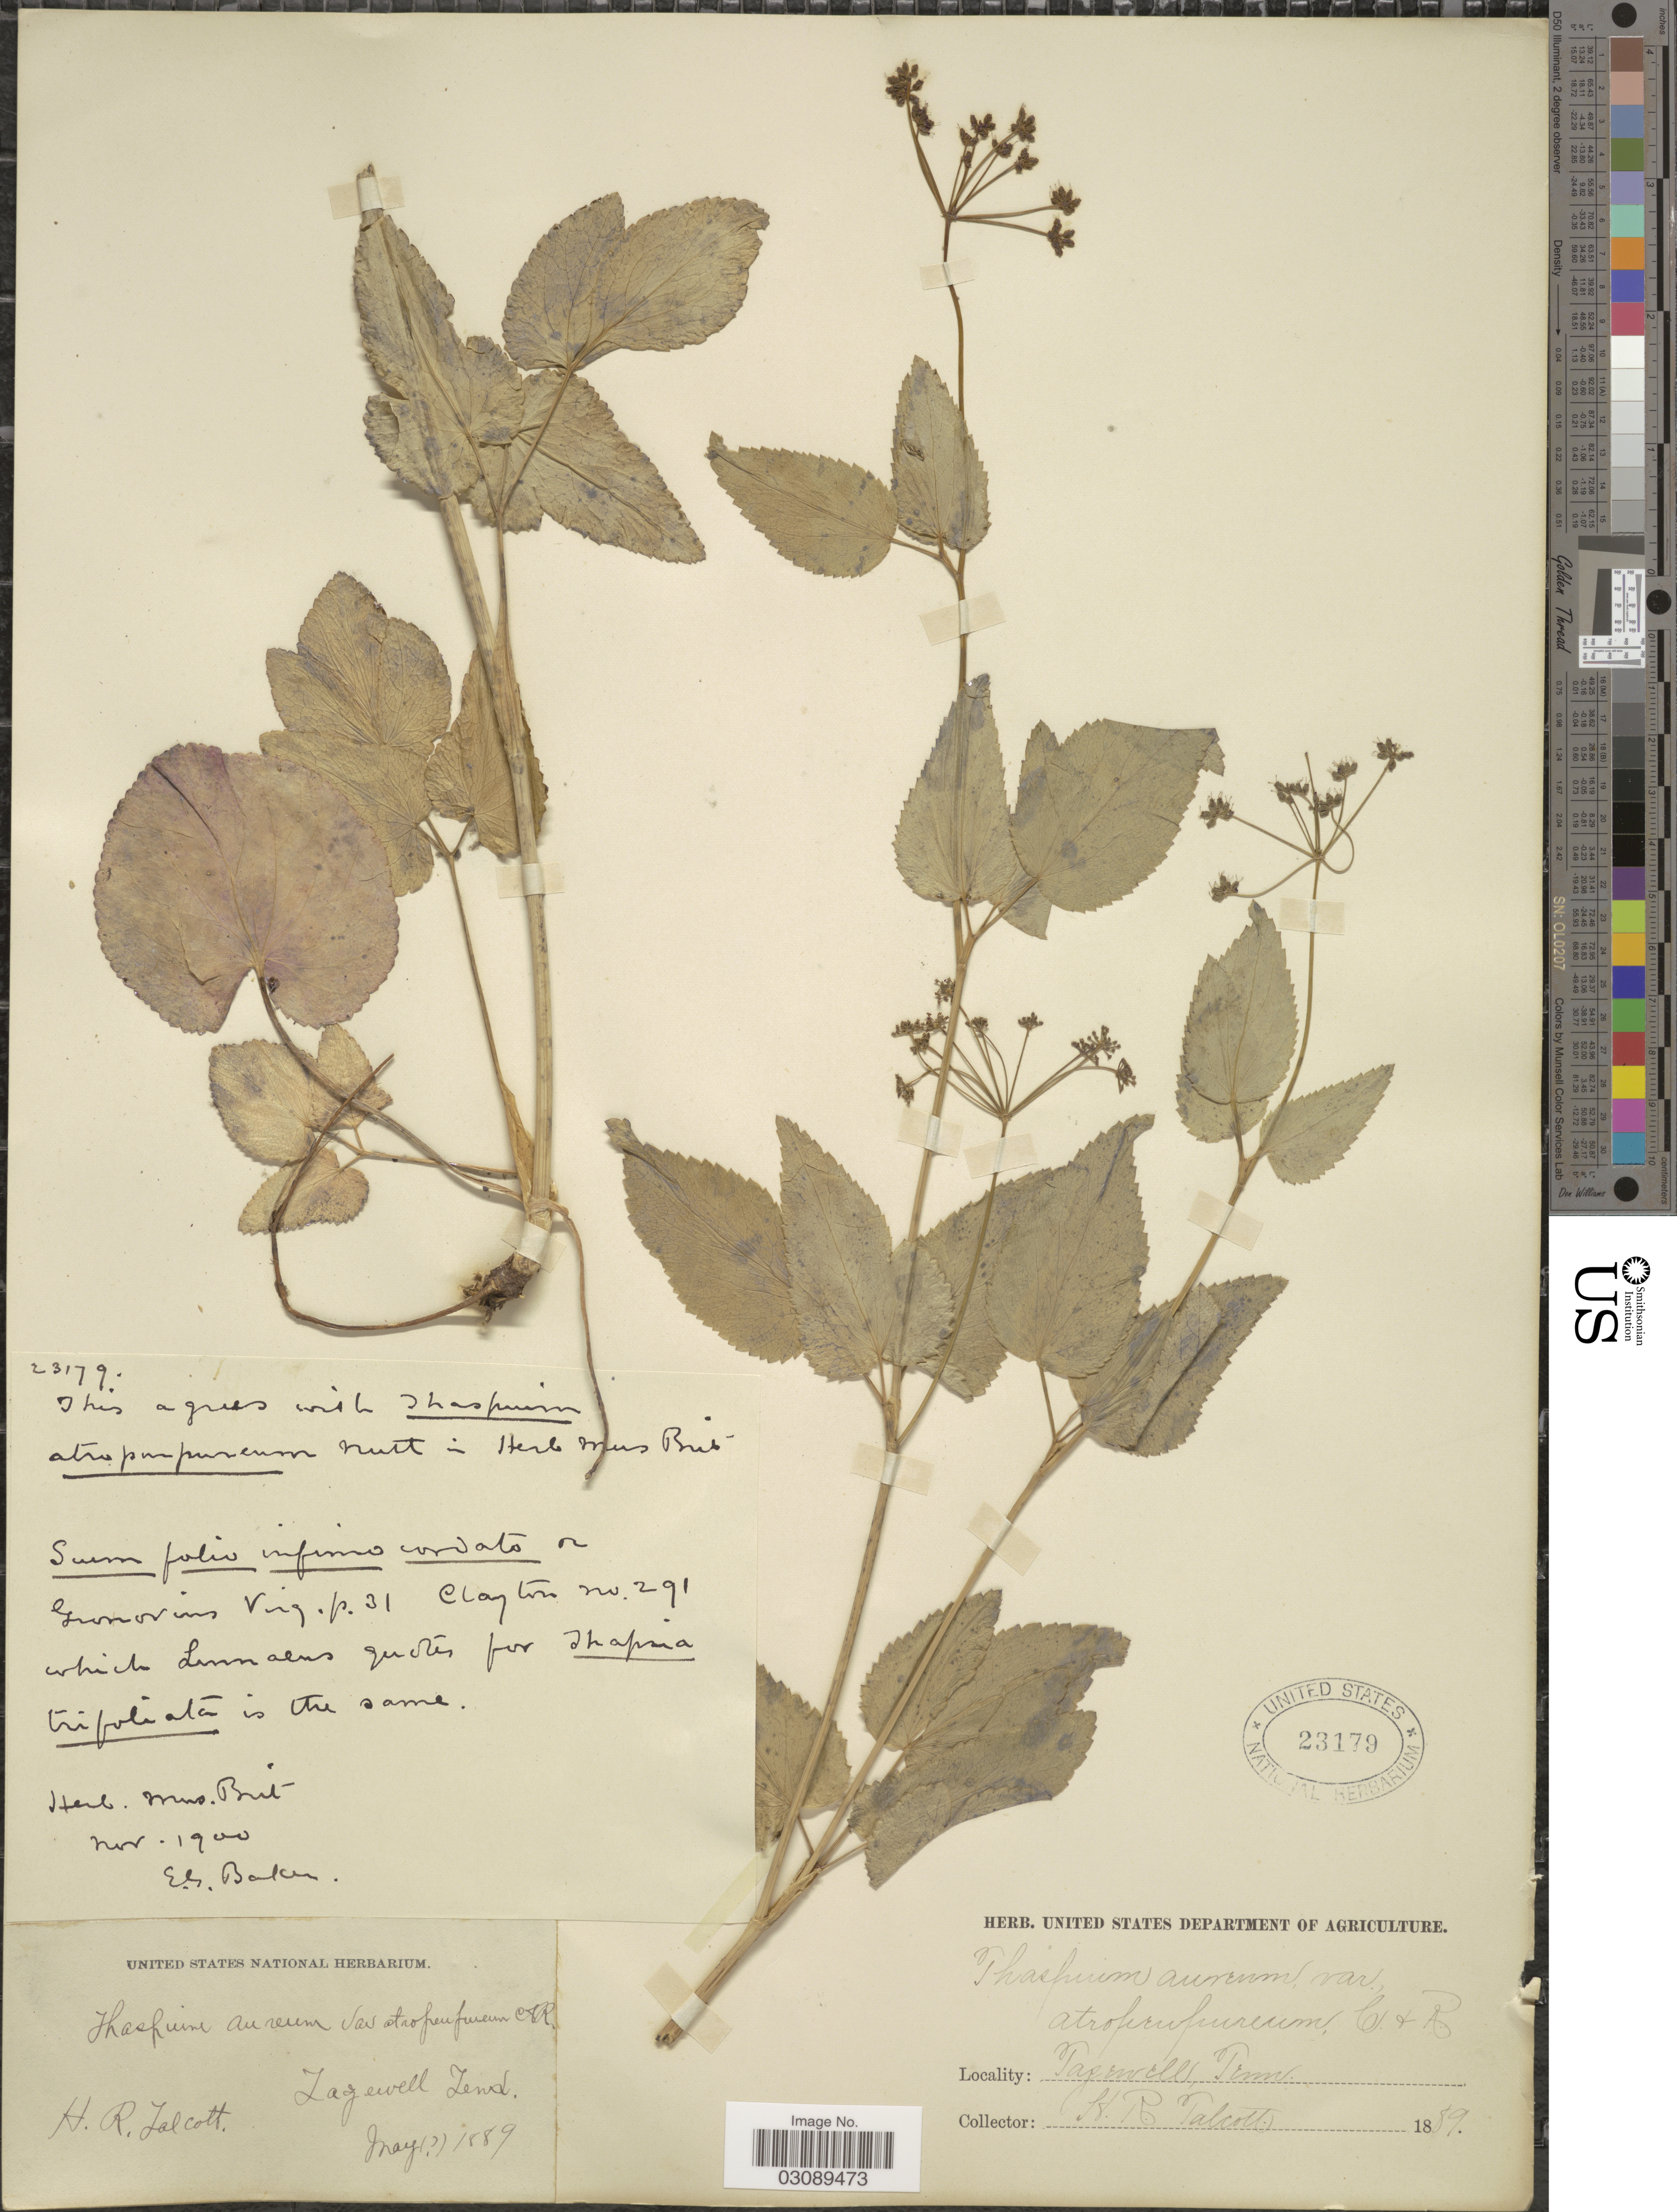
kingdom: Plantae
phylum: Tracheophyta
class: Magnoliopsida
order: Apiales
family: Apiaceae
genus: Thaspium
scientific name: Thaspium aureum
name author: (L.) Nutt.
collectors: H. Jalcott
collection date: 1889-05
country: United States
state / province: Tennessee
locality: Tagewell.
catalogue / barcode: US 23179